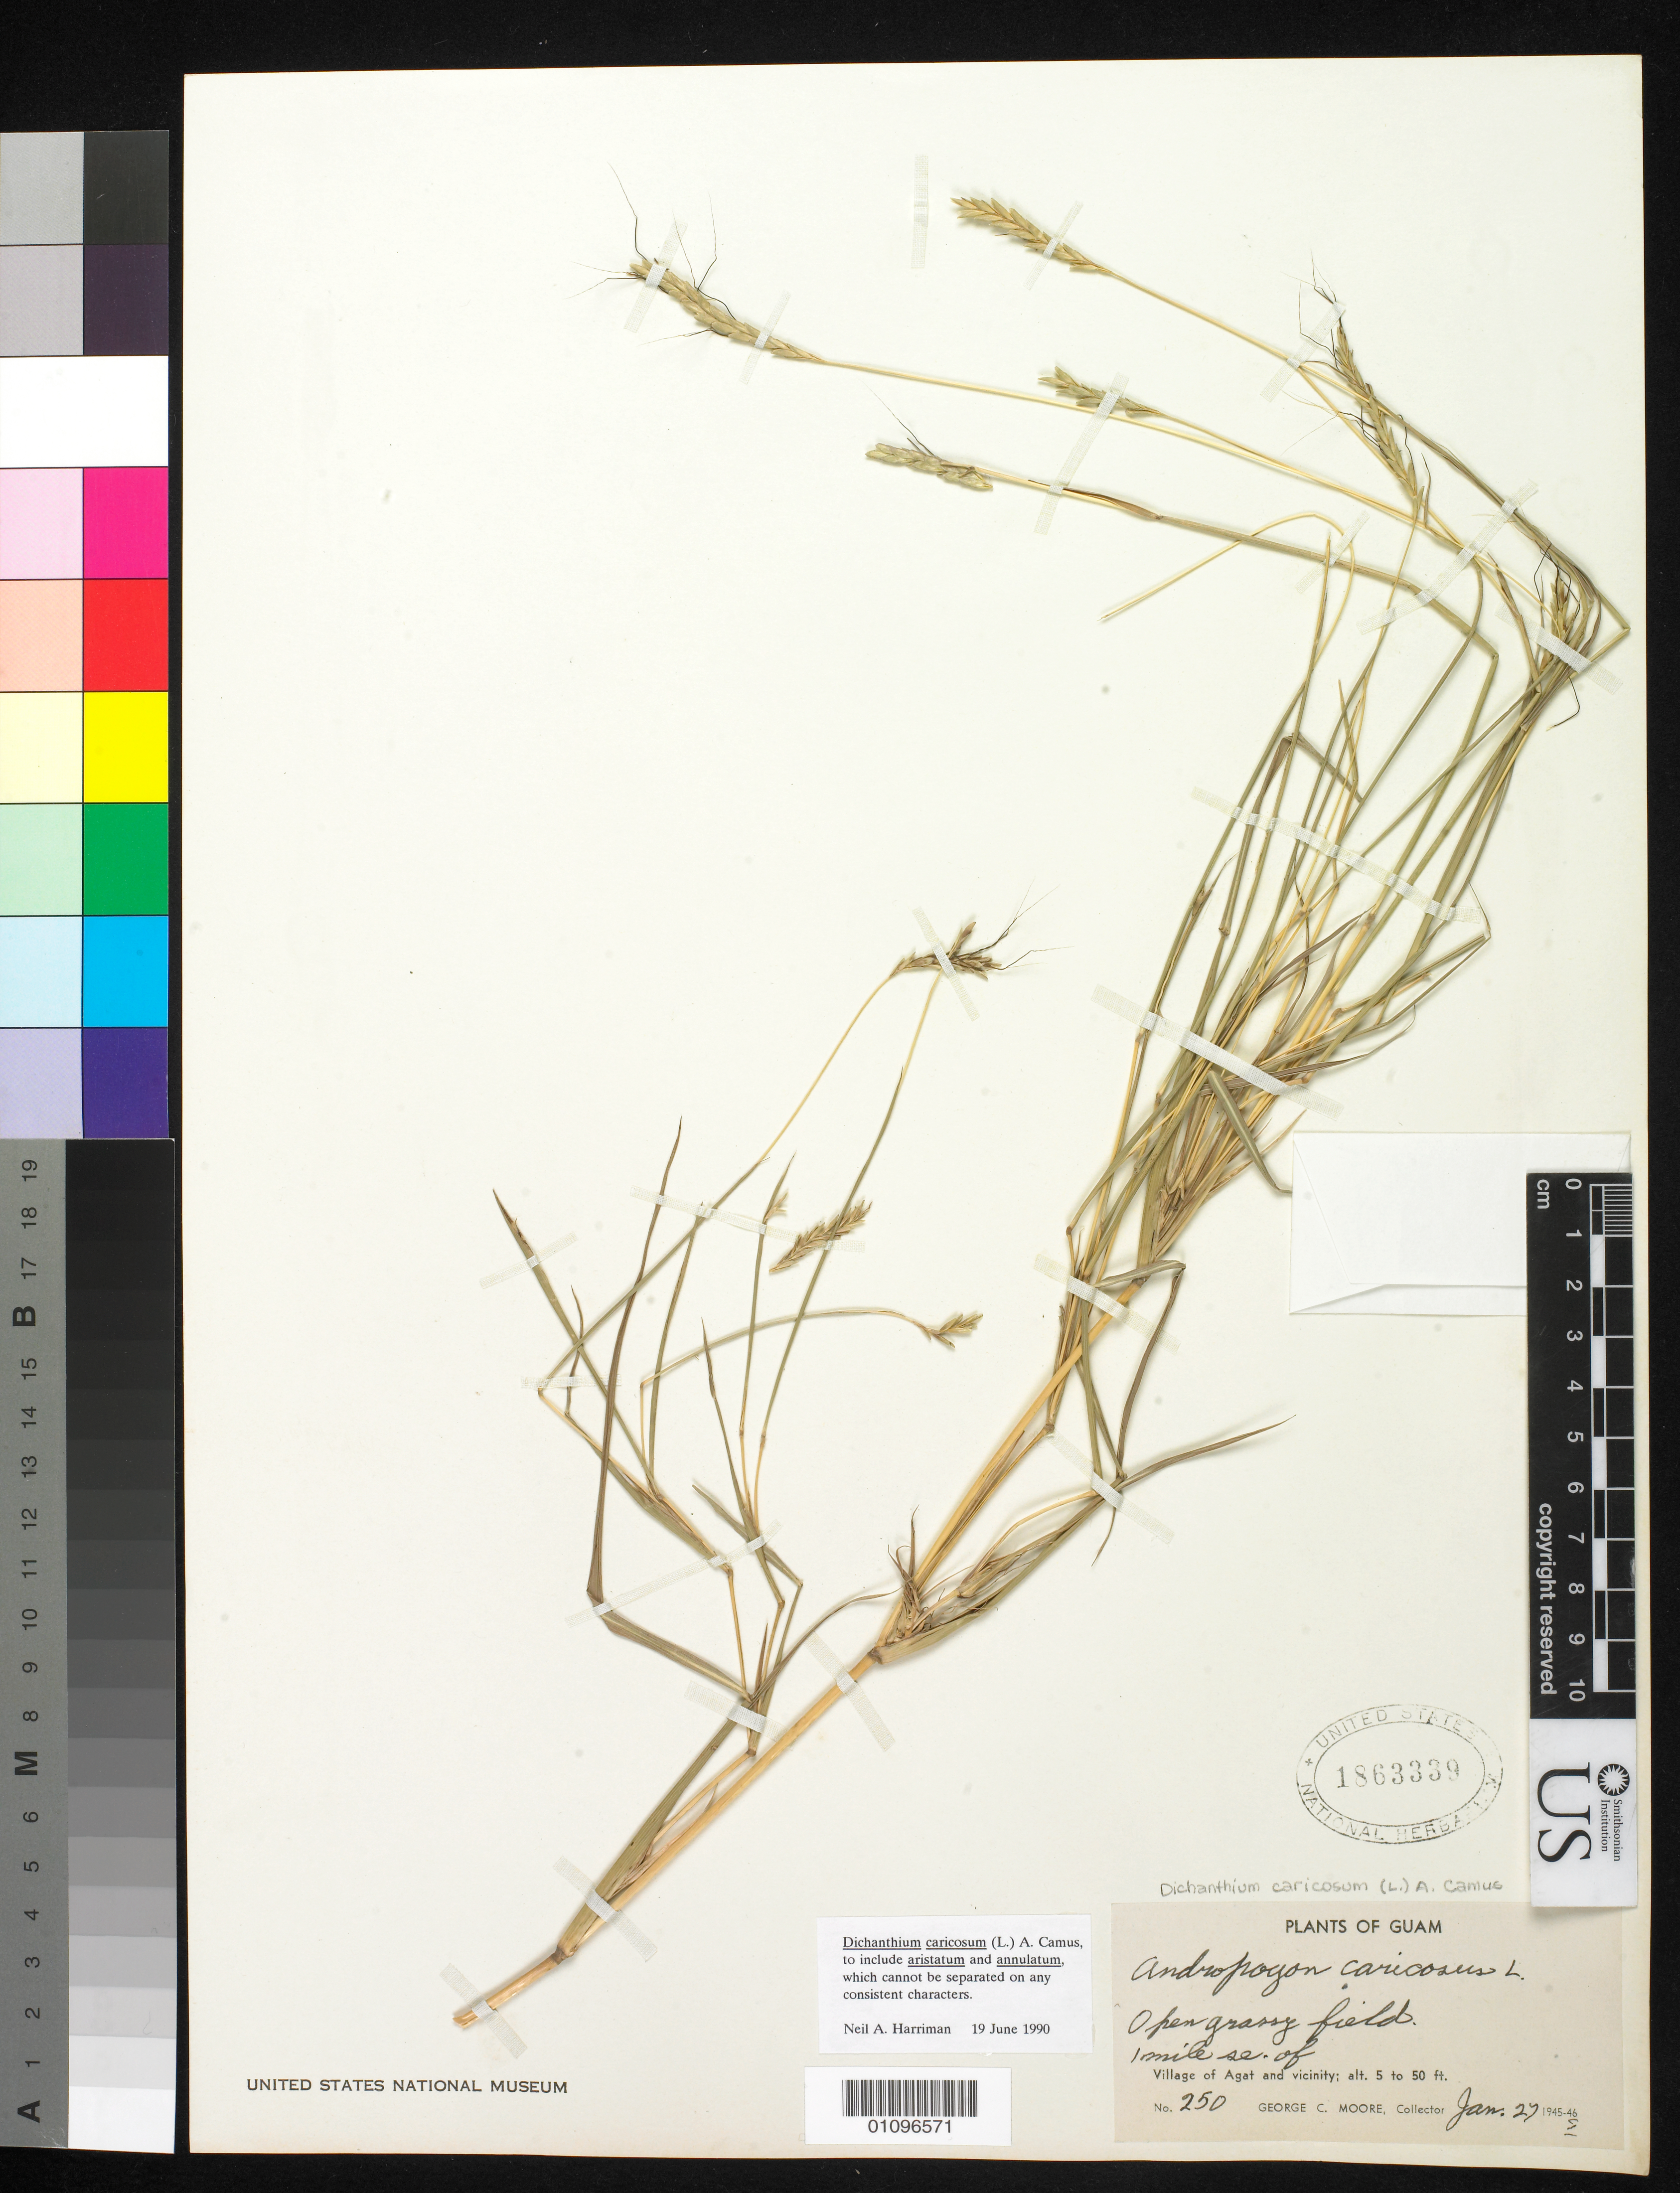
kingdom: Plantae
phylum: Tracheophyta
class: Liliopsida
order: Poales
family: Poaceae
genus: Dichanthium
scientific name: Dichanthium caricosum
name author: (L.) A. Camus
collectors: G. C. Moore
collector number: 250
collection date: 1945-01-29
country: Guam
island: Guam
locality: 1 mile SE of village of Agat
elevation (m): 2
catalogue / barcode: US 1863339